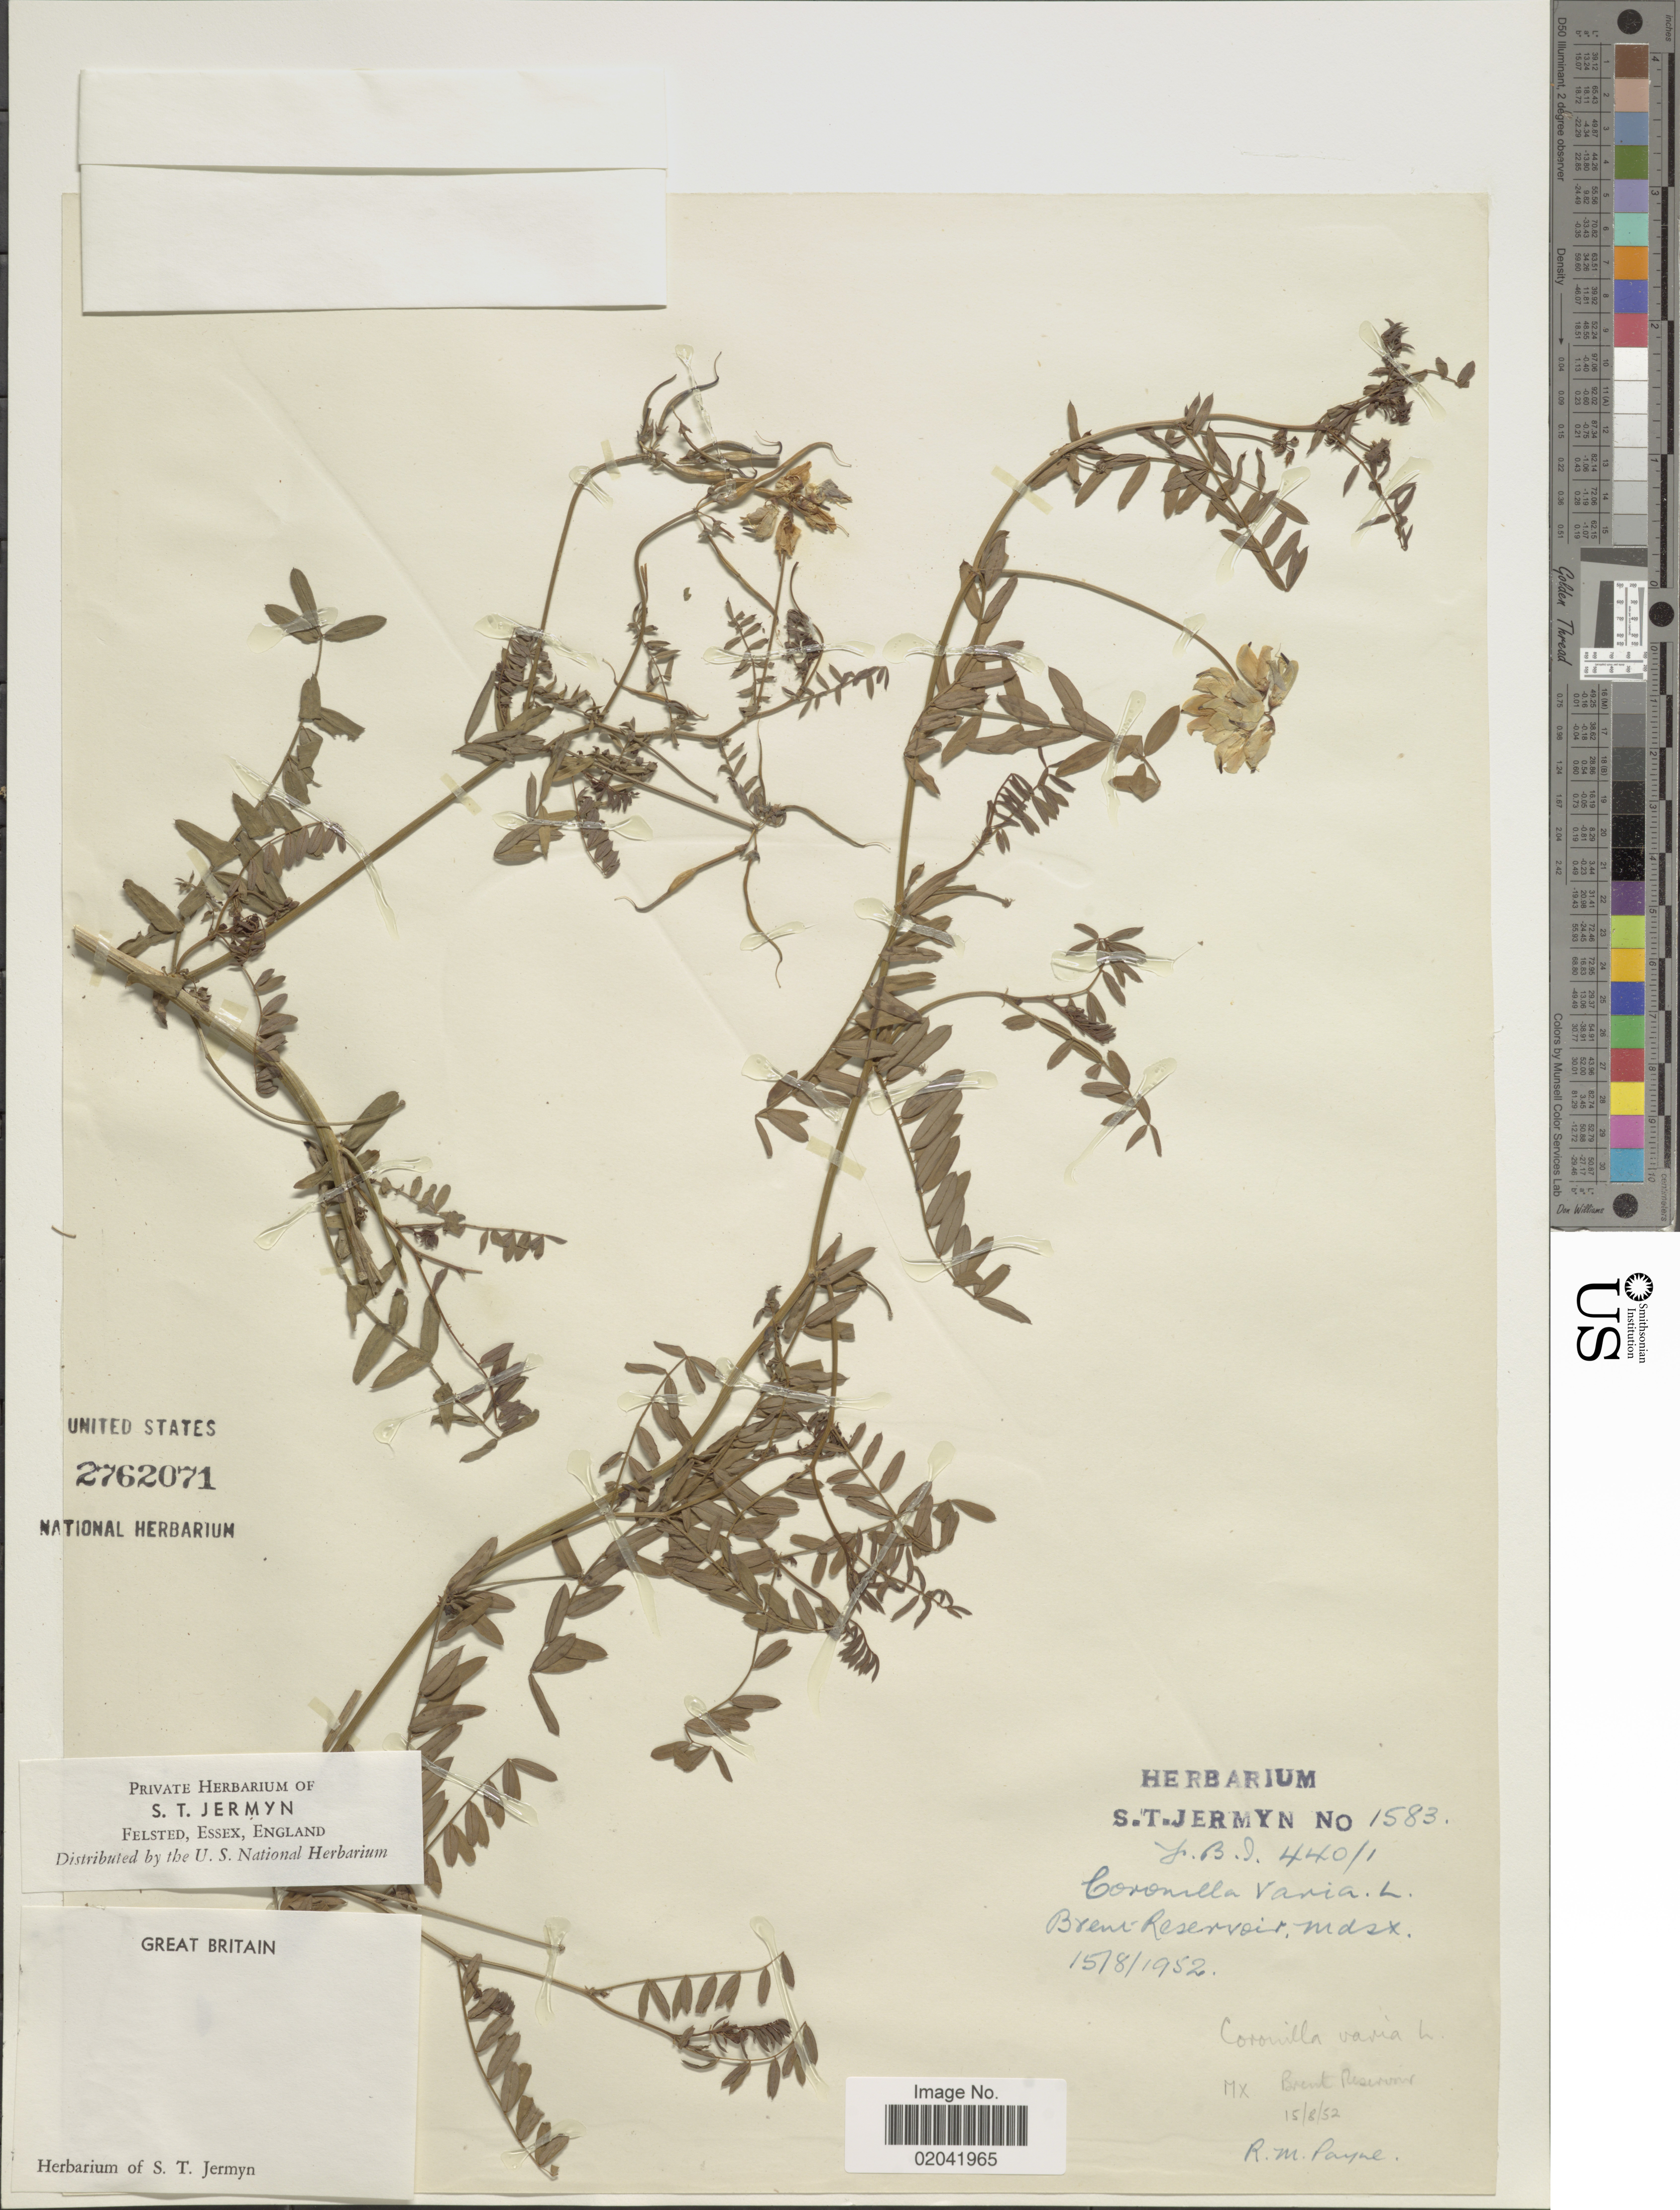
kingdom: Plantae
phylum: Tracheophyta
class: Magnoliopsida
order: Fabales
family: Fabaceae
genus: Coronilla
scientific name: Coronilla varia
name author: L.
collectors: ex herb. S. T. Jermyn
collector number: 1583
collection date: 1952-08-15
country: United Kingdom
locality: Great Britain, Brent Reservoir, Mdsx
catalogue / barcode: US 2762071